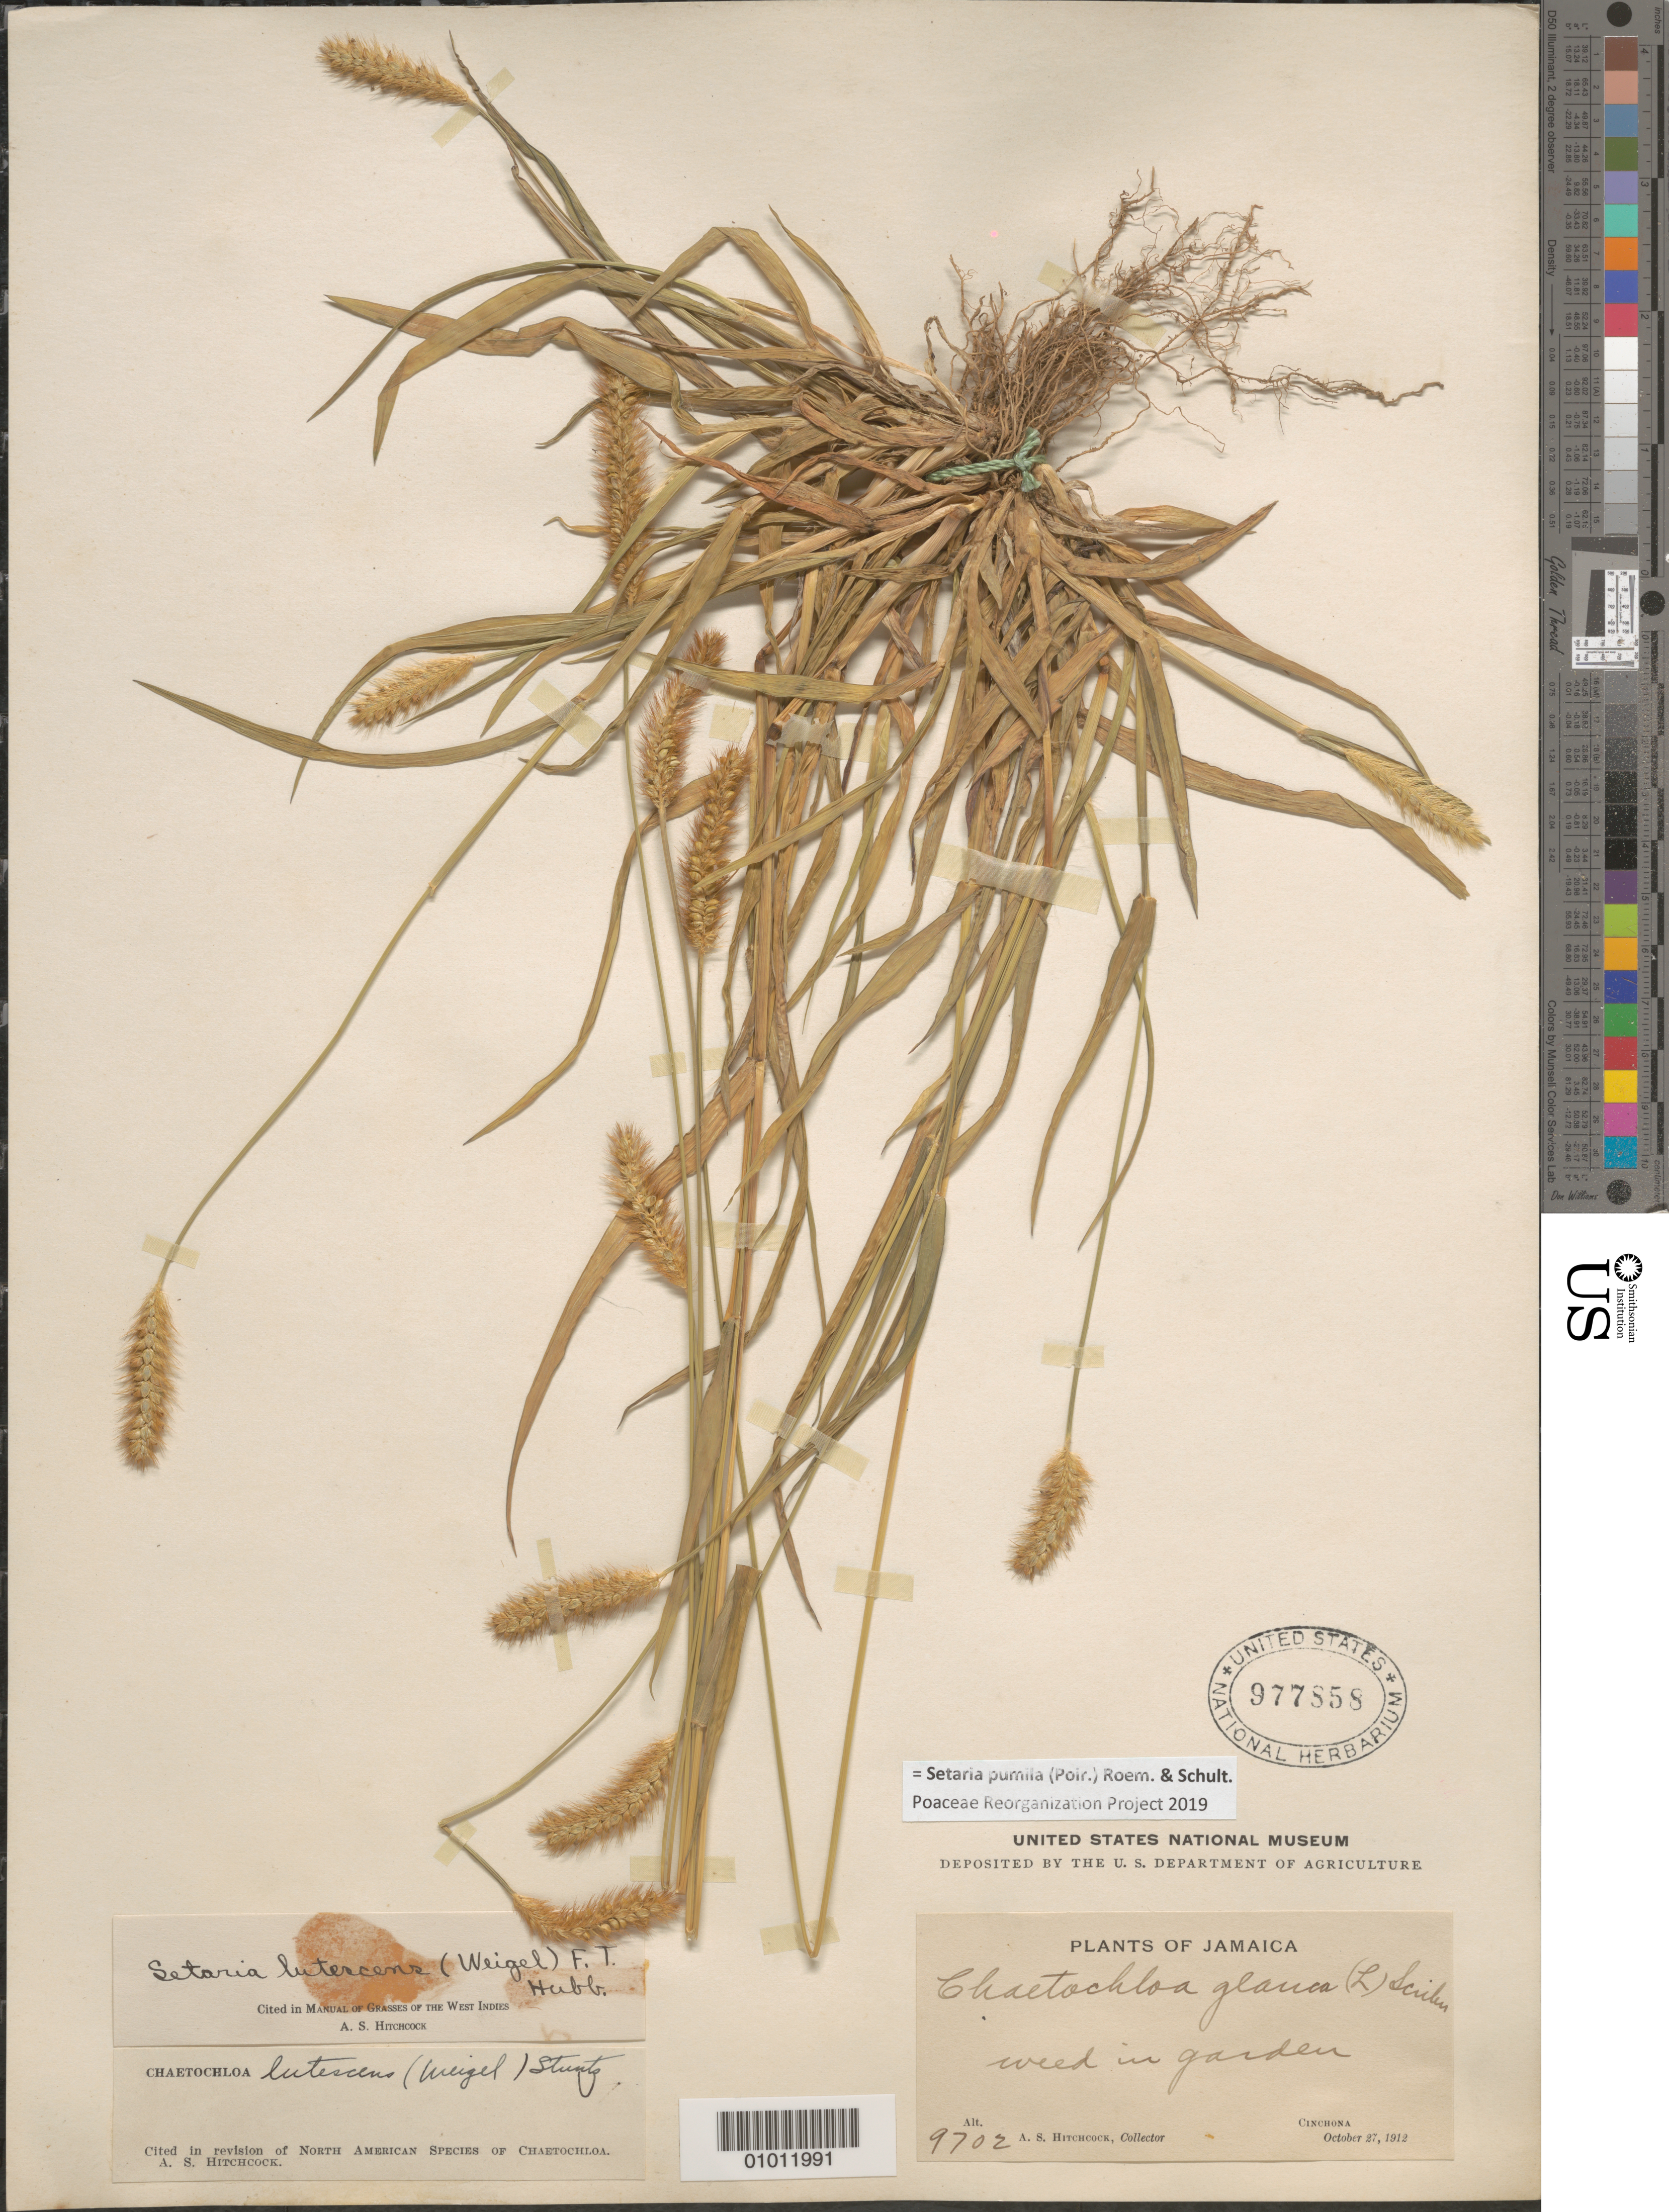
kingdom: Plantae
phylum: Tracheophyta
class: Liliopsida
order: Poales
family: Poaceae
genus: Setaria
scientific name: Setaria pumila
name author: (Poir.) Roem. & Schult.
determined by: Poaceae Reorganization Project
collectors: A. S. Hitchcock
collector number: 9702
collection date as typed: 27 Oct 1912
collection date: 1912-10-27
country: Jamaica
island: Jamaica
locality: Cinchona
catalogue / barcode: US 977858